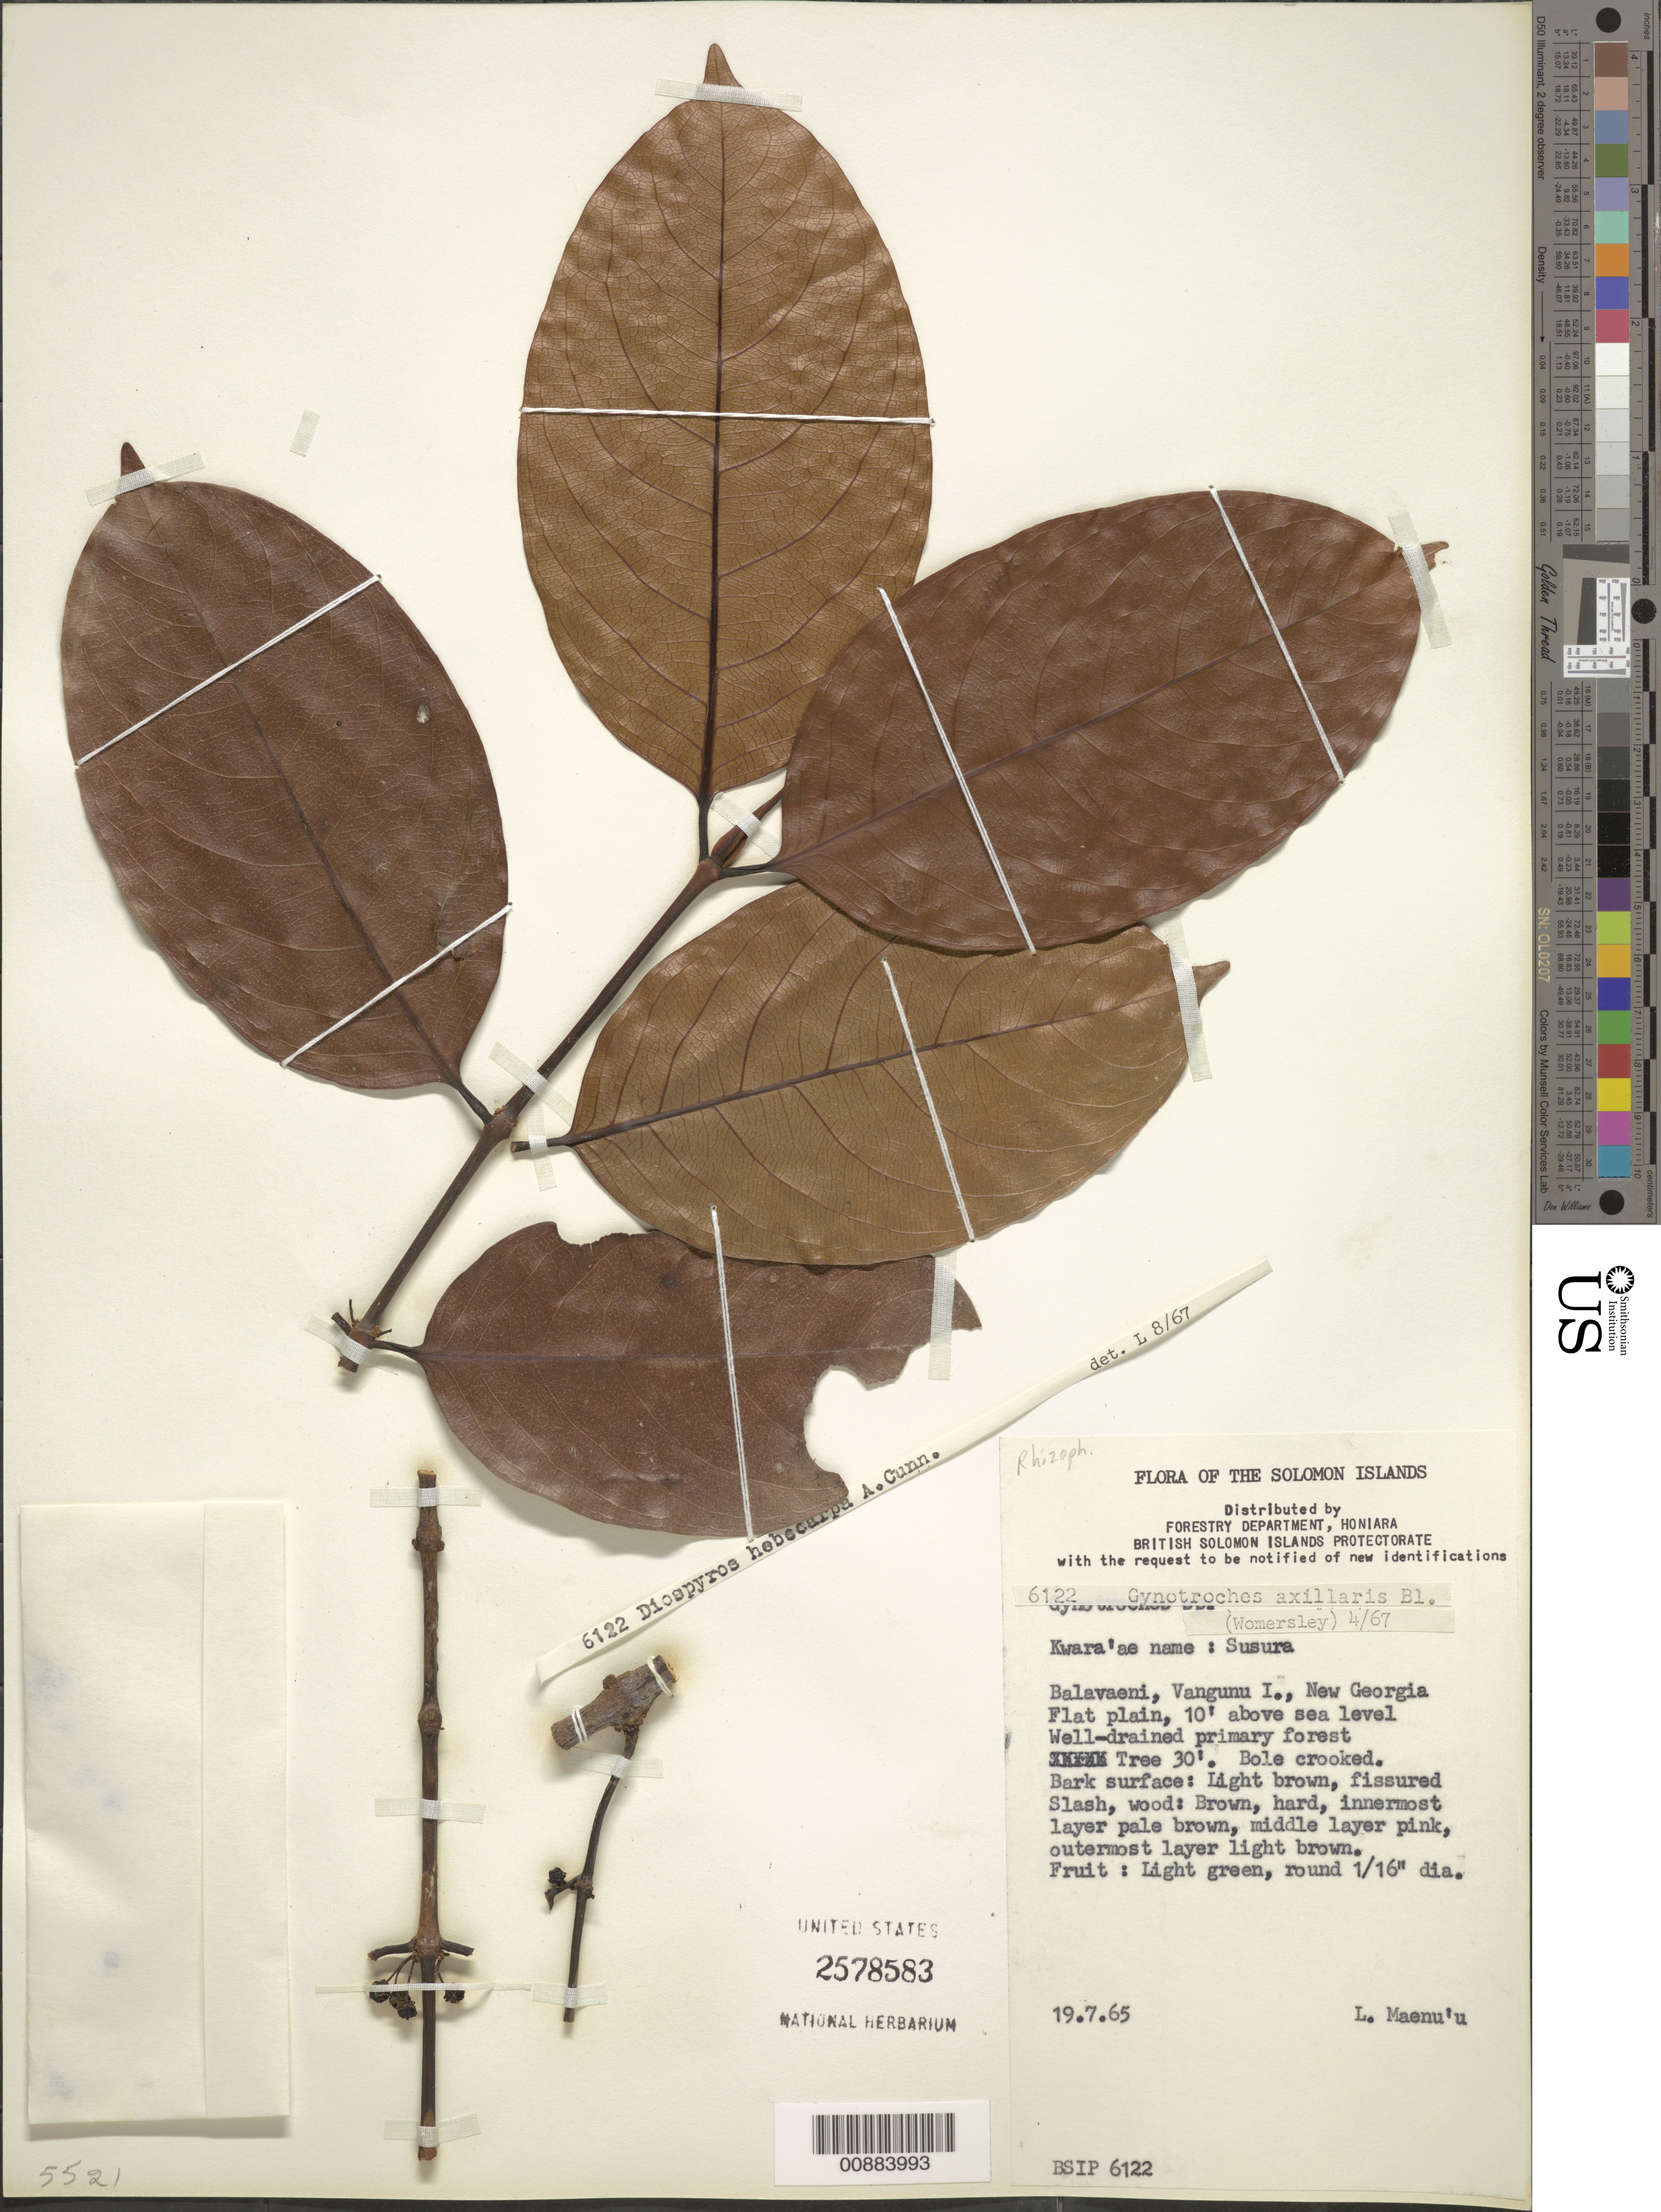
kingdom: Plantae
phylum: Tracheophyta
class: Magnoliopsida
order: Malpighiales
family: Rhizophoraceae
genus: Gynotroches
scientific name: Gynotroches axillaris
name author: Blume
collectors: L. Maenu'u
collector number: BSIP 6122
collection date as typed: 19 Jul 1965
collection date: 1965-07-19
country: Solomon Islands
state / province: Western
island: Vangunu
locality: Balavaeni, Nw Georgia Flat plain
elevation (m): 3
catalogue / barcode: US 2578583